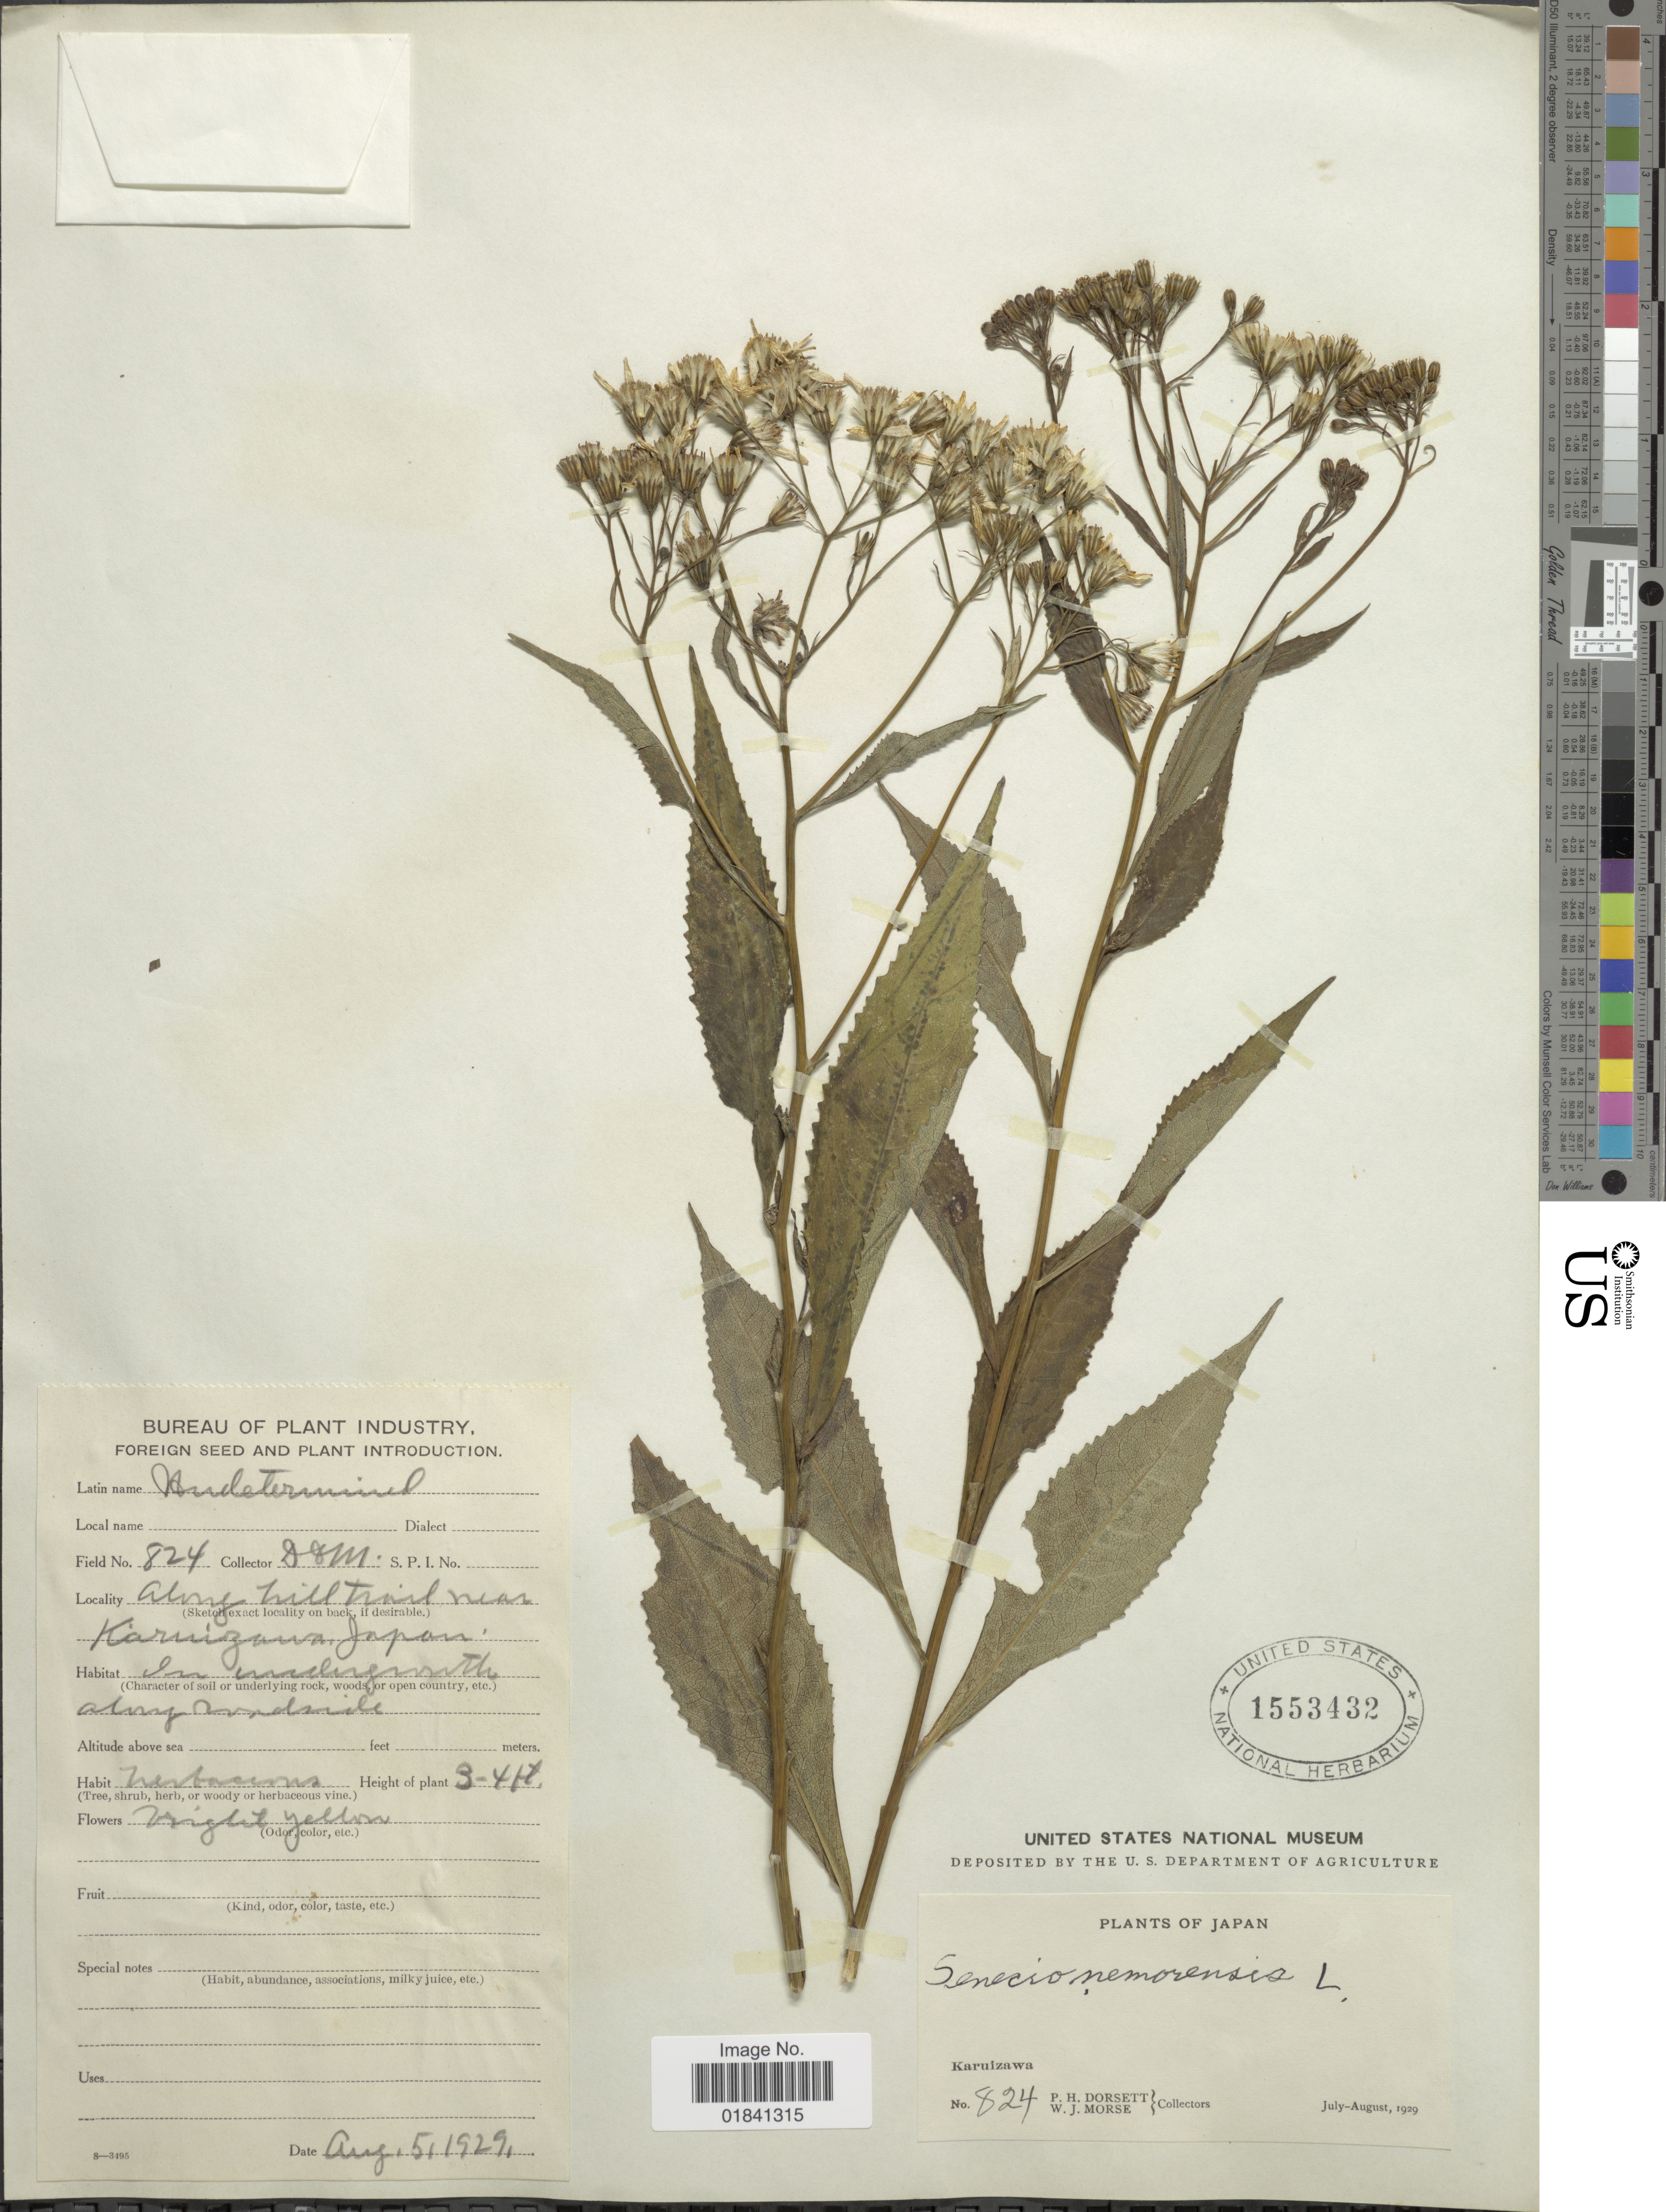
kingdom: Plantae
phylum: Tracheophyta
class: Magnoliopsida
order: Asterales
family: Asteraceae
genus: Senecio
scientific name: Senecio nemorensis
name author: L.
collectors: P. H. Dorsett & W. J. Morse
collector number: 824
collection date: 1929-08-05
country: Japan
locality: Karuizawa, along hill trail near Karuizawa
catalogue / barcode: US 1553432